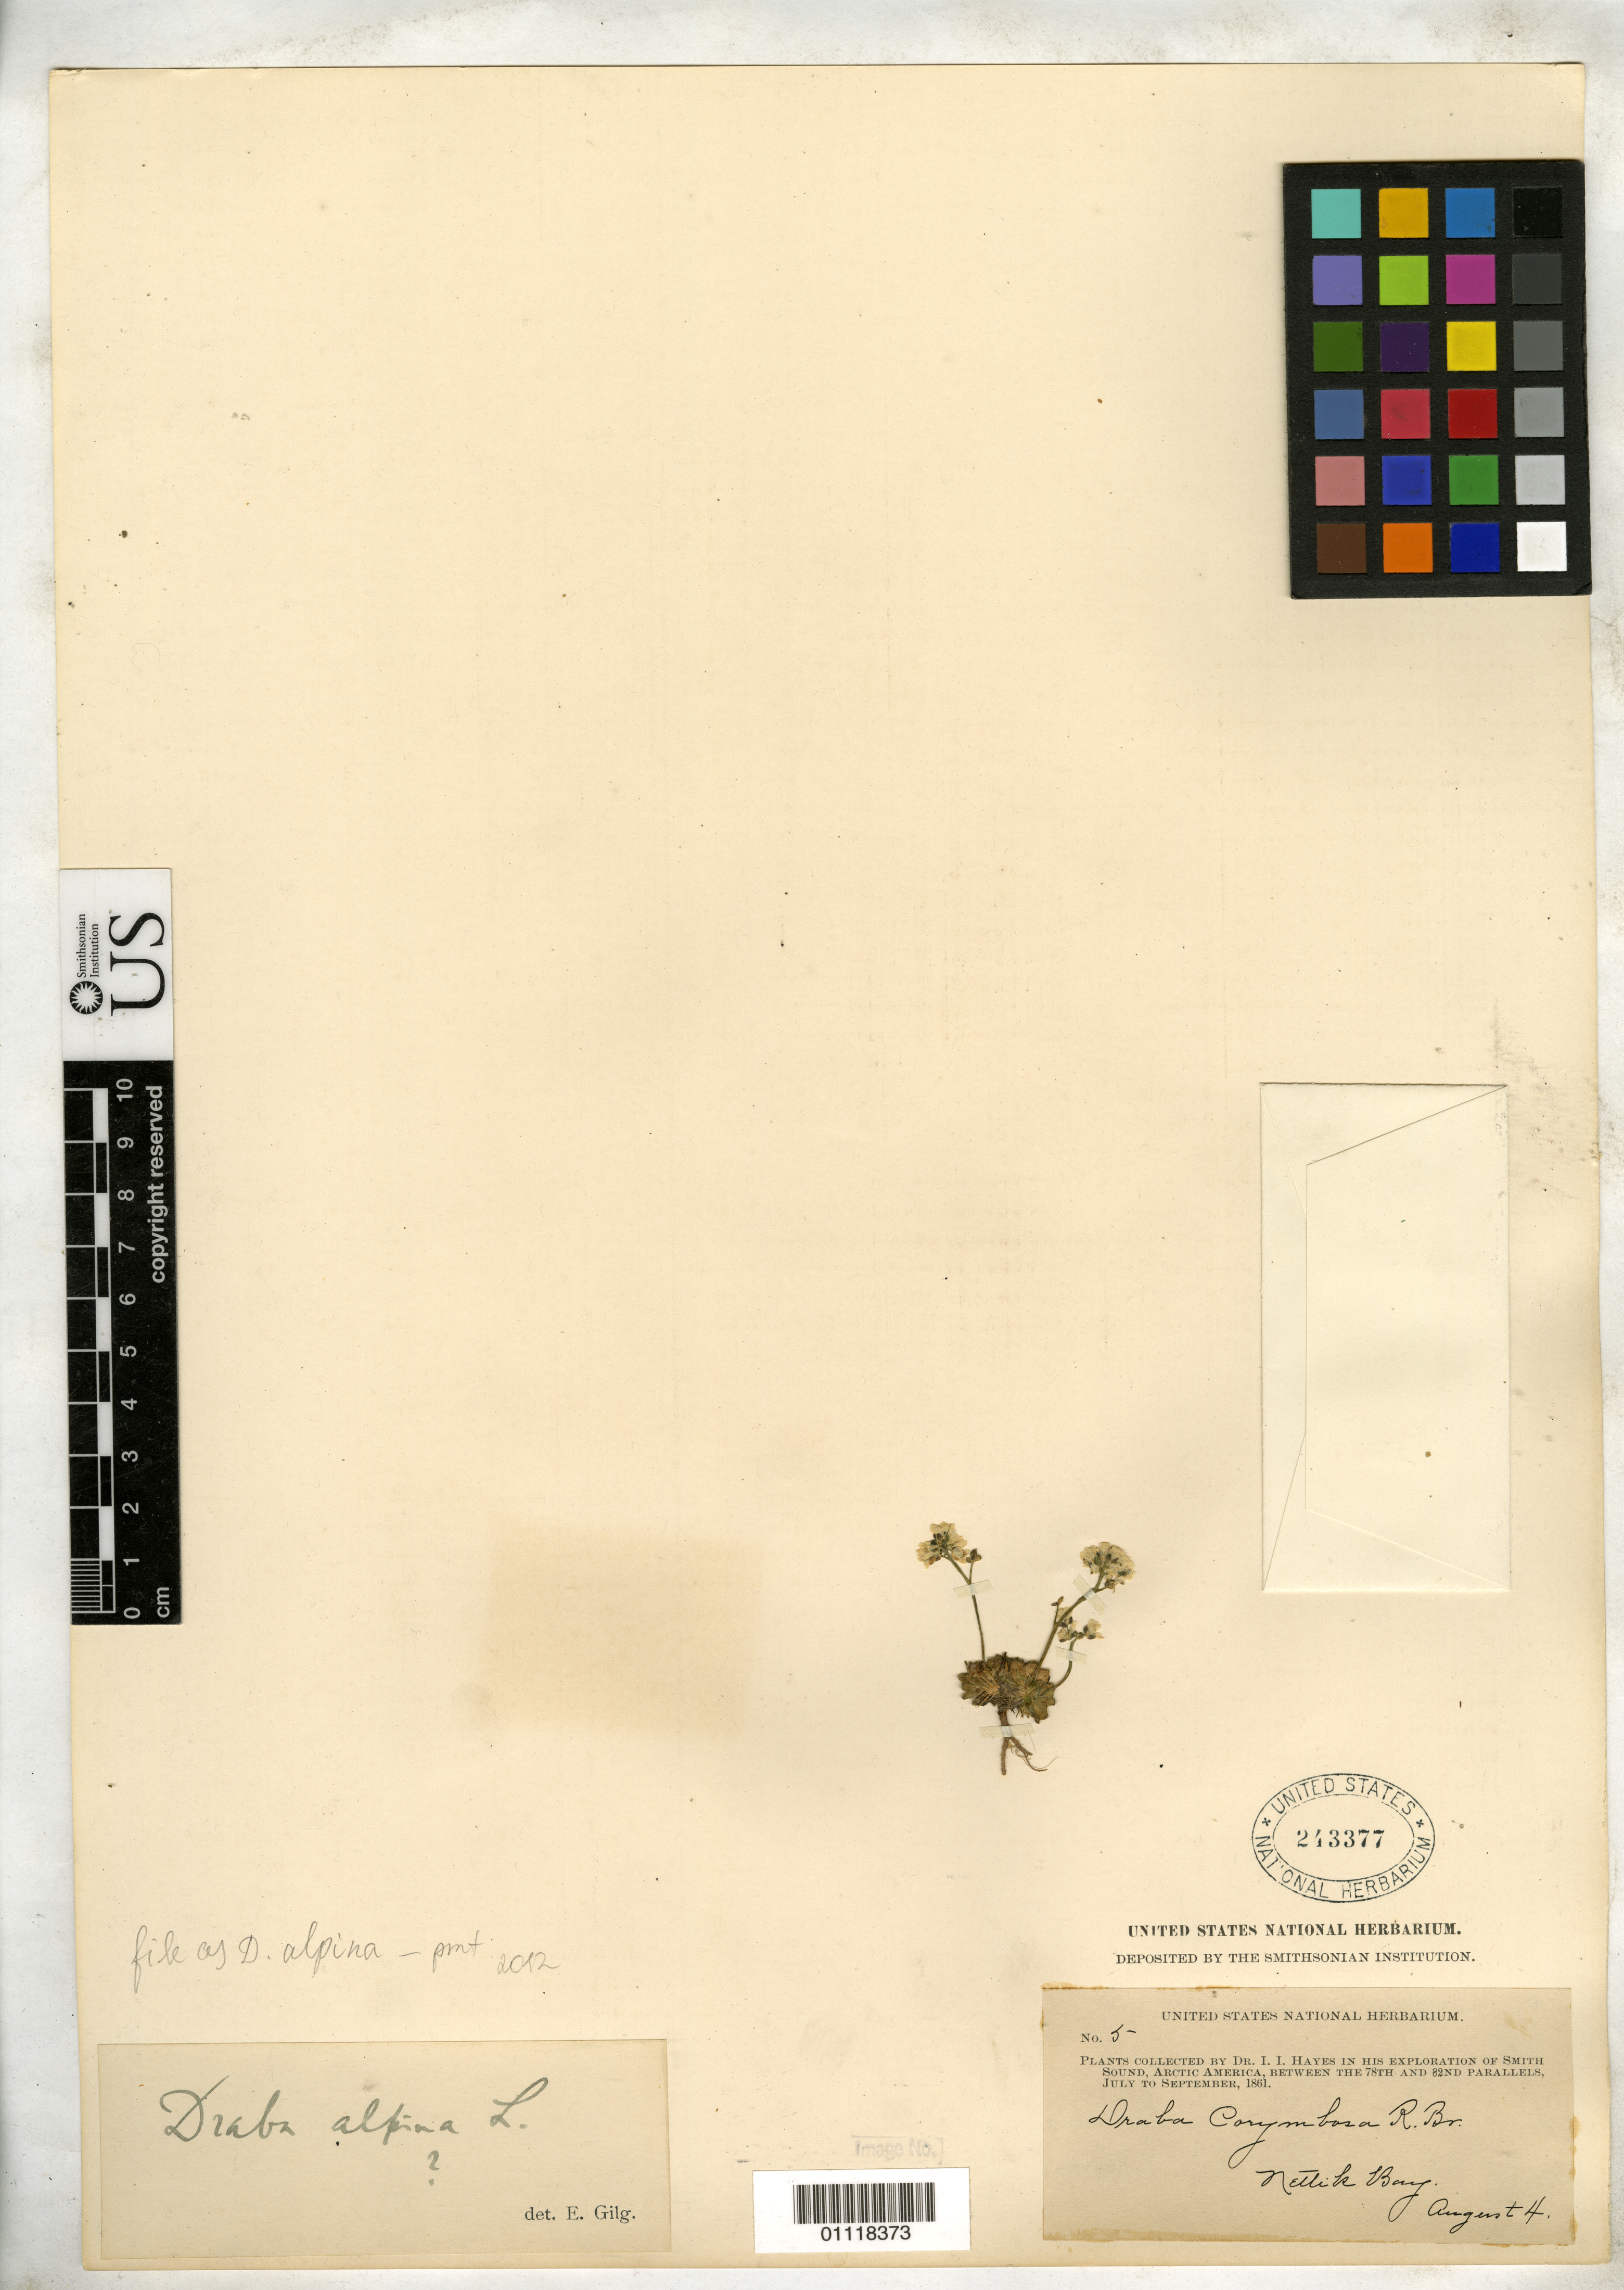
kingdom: Plantae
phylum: Tracheophyta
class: Magnoliopsida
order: Brassicales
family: Brassicaceae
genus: Draba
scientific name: Draba alpina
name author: L.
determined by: Gilg, --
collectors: I. I. Hayes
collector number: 5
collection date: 1861-08-04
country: Canada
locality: Netlik Bay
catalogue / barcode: US 243377